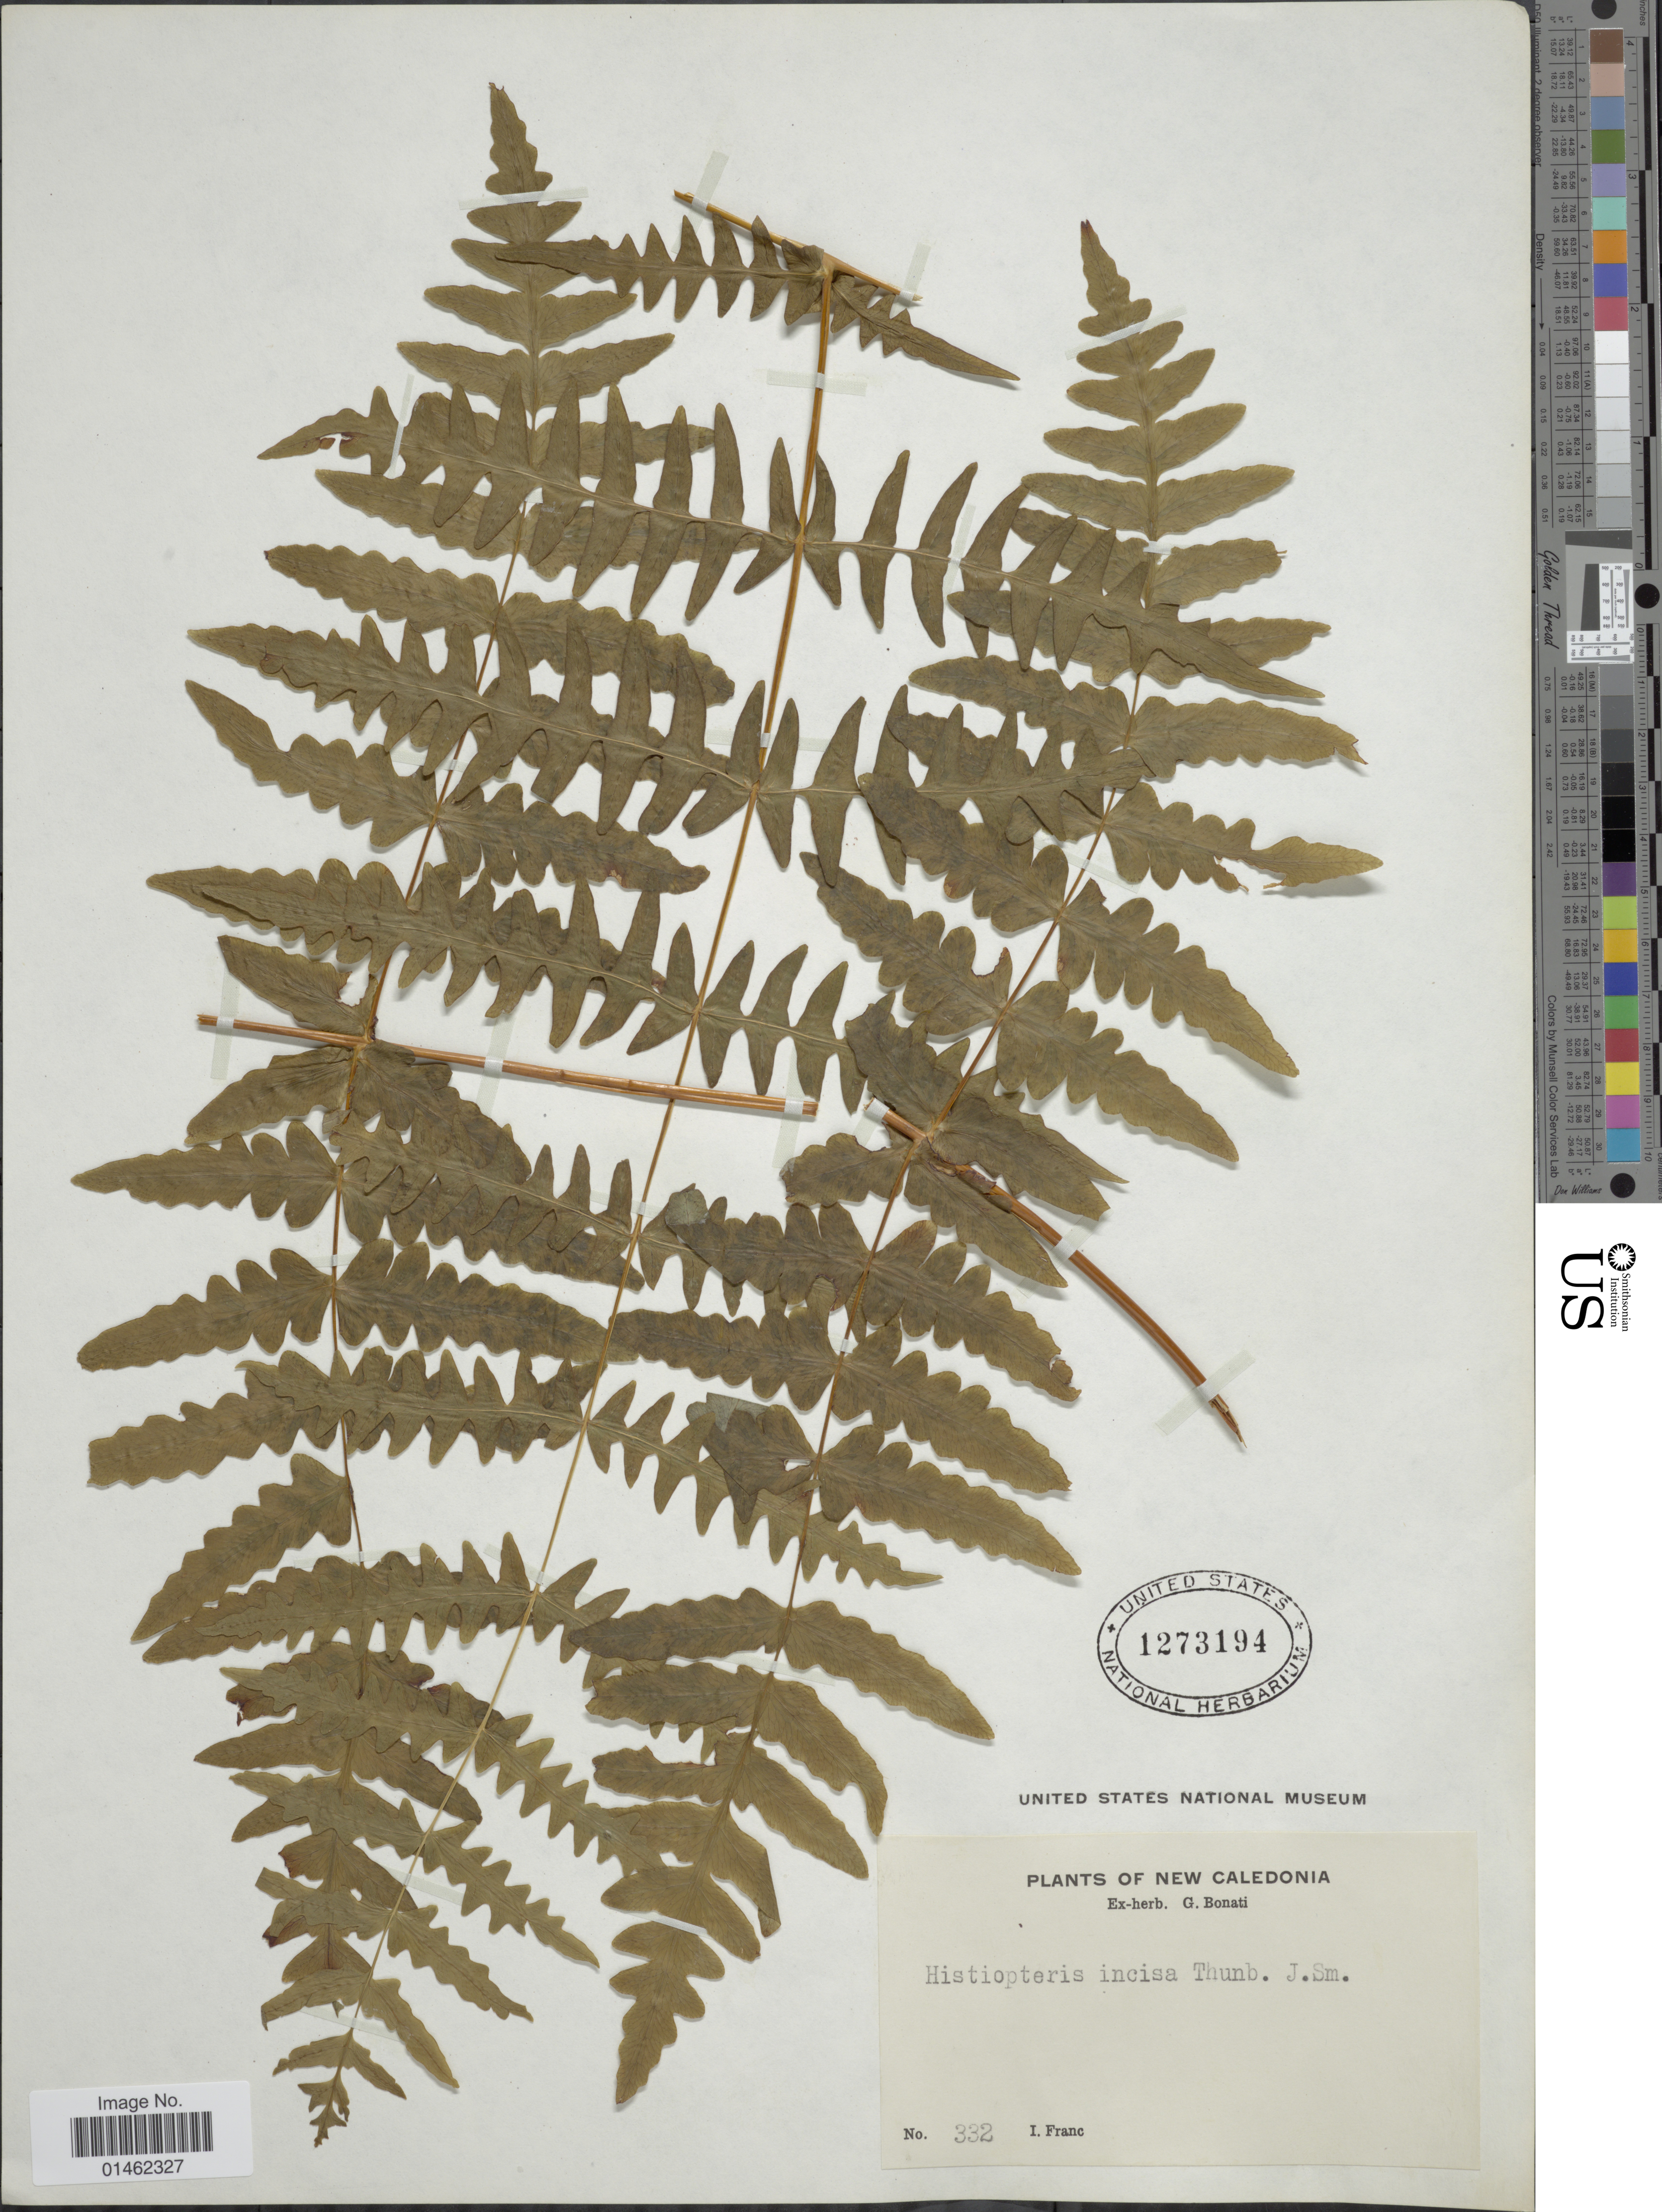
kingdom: Plantae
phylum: Tracheophyta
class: Polypodiopsida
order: Polypodiales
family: Dennstaedtiaceae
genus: Histiopteris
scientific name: Histiopteris incisa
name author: (Thunb.) J. Sm.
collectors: I. Franc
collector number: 332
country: New Caledonia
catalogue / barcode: US 1273194